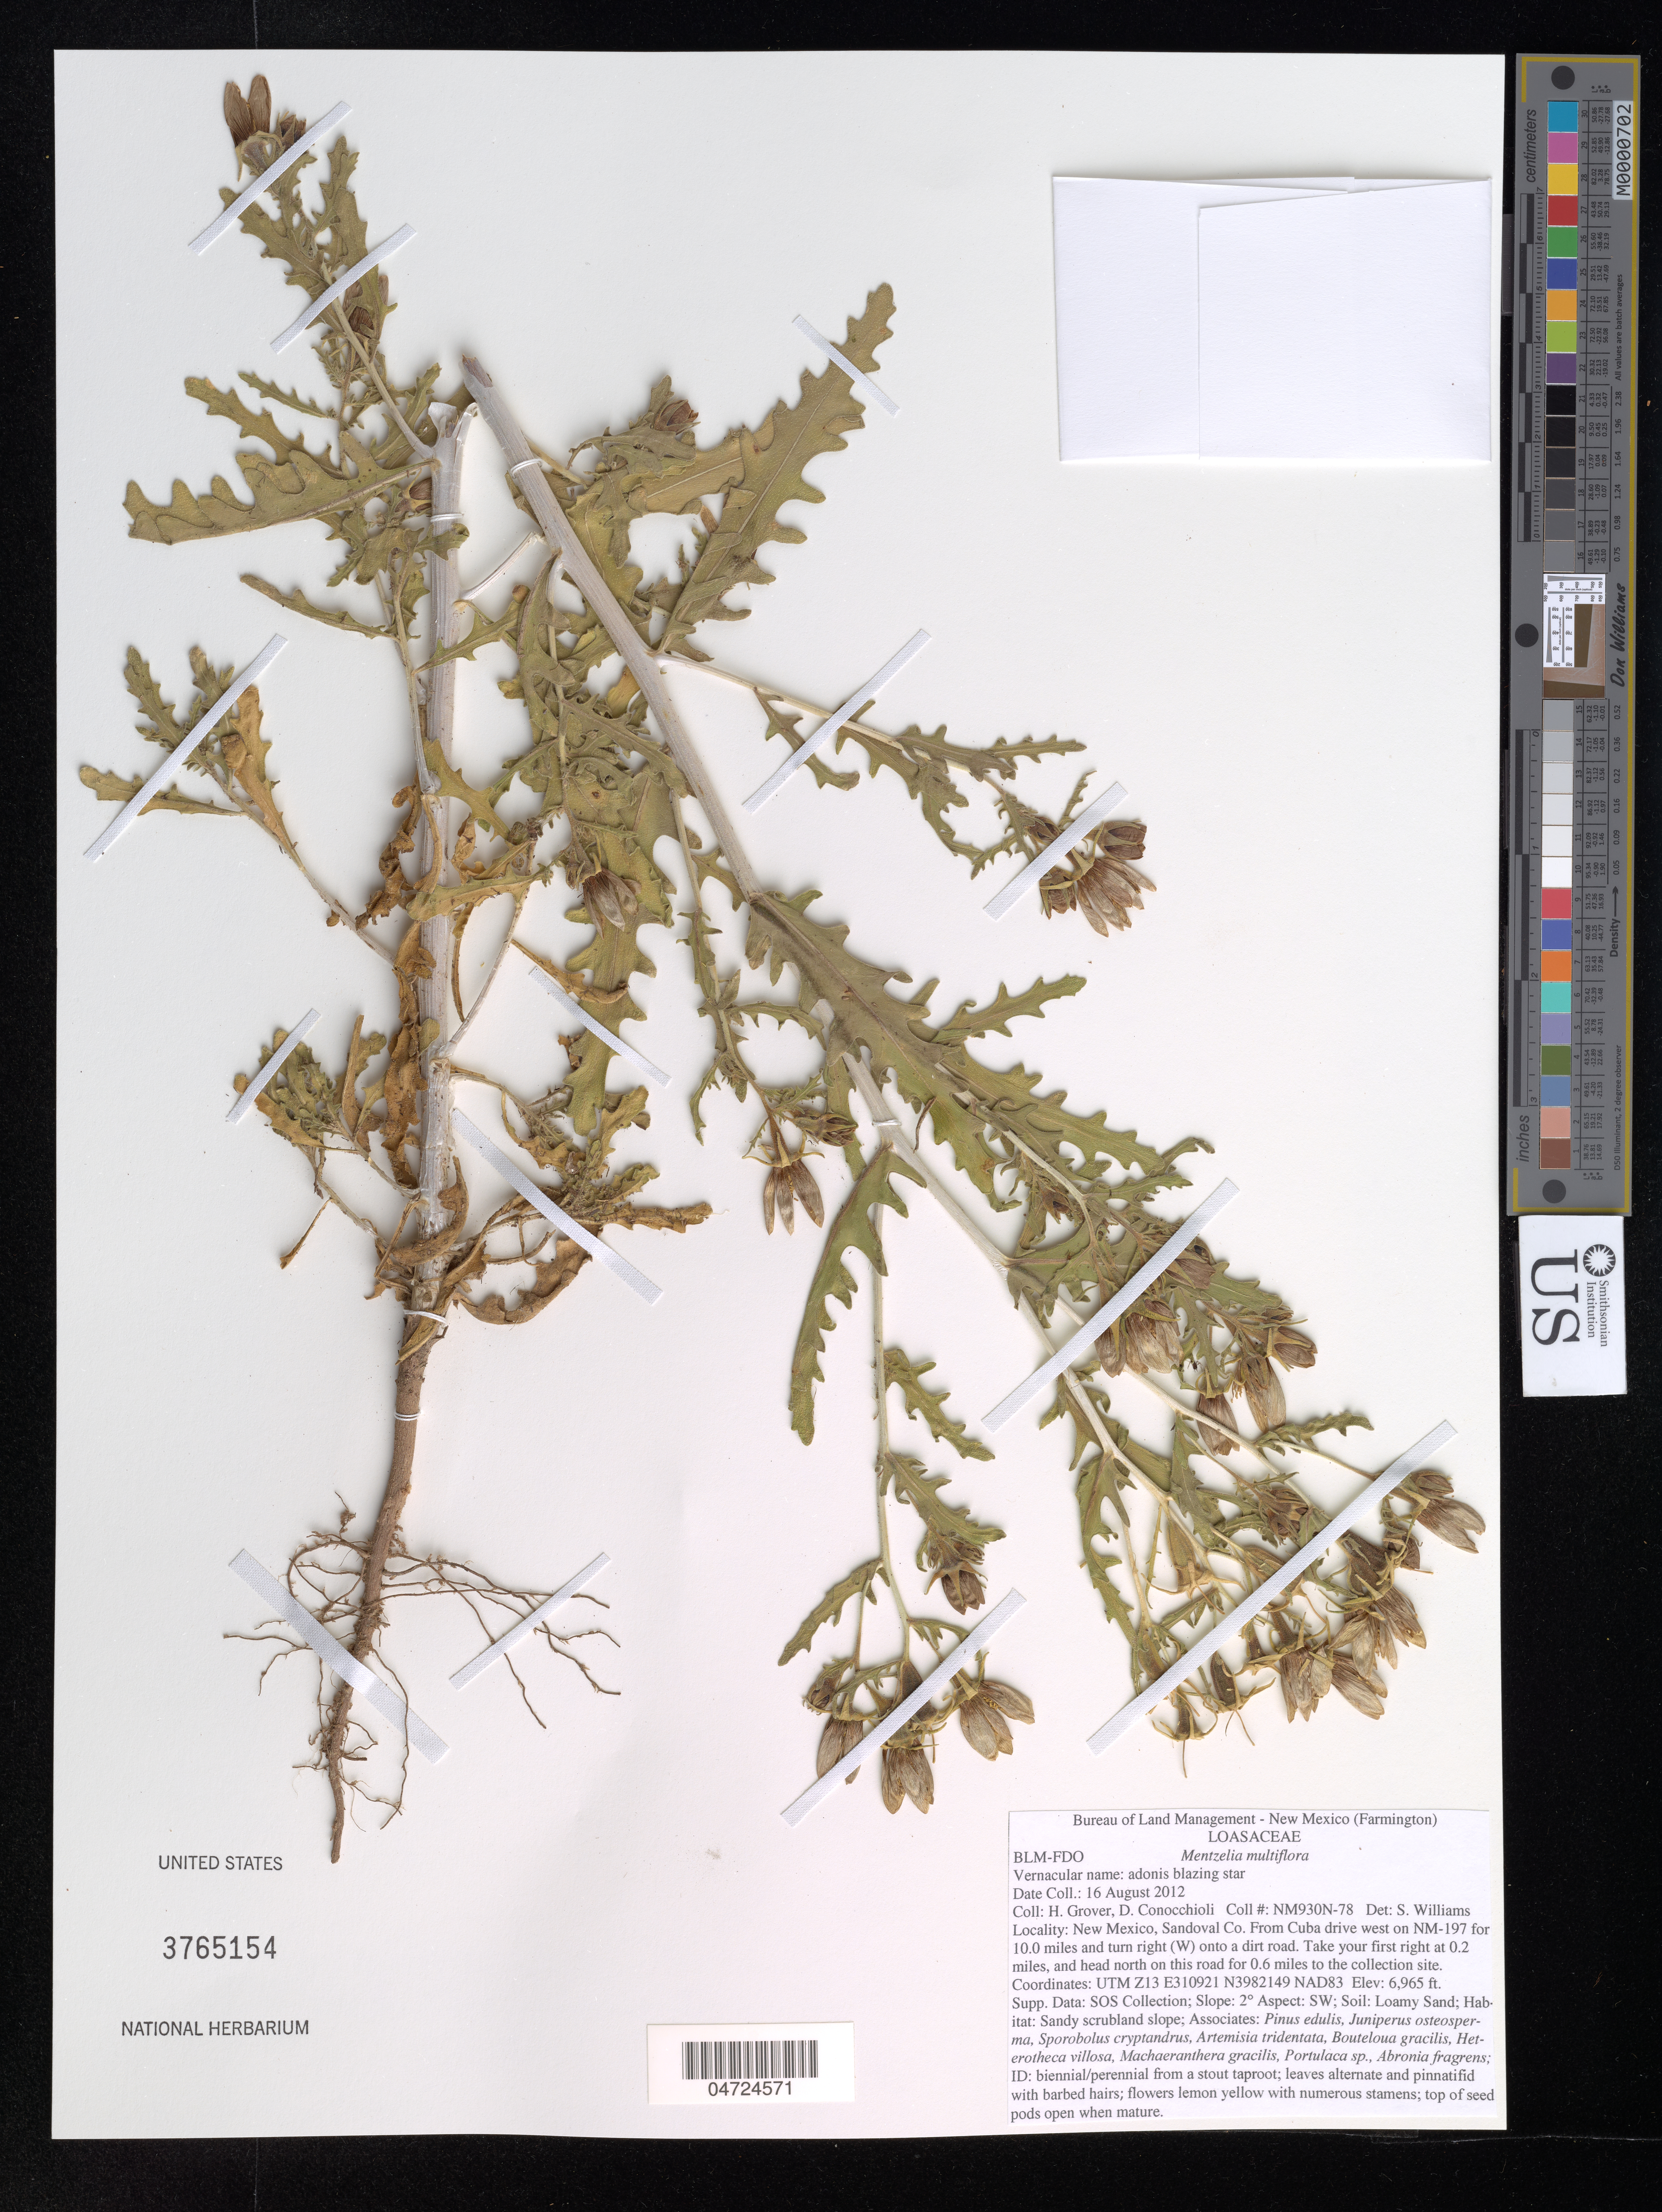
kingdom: Plantae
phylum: Tracheophyta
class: Magnoliopsida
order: Cornales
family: Loasaceae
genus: Mentzelia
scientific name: Mentzelia multiflora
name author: (Nutt.) A. Gray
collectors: H. Grover & D. Conocchioli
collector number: NM930N-78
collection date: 2012-08-16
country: United States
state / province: New Mexico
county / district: Sandoval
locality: Sandoval Co. From Cuba drive west on NM-197 for 10.0 miles and turn right (W) onto a dirt road. Take your first right at 0.2 miles, and head north on this road for 0.6 miles to the collection site. Coordinates: UTM Z13 E310921 N3982149 NAD83.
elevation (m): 2123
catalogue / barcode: US 3765154